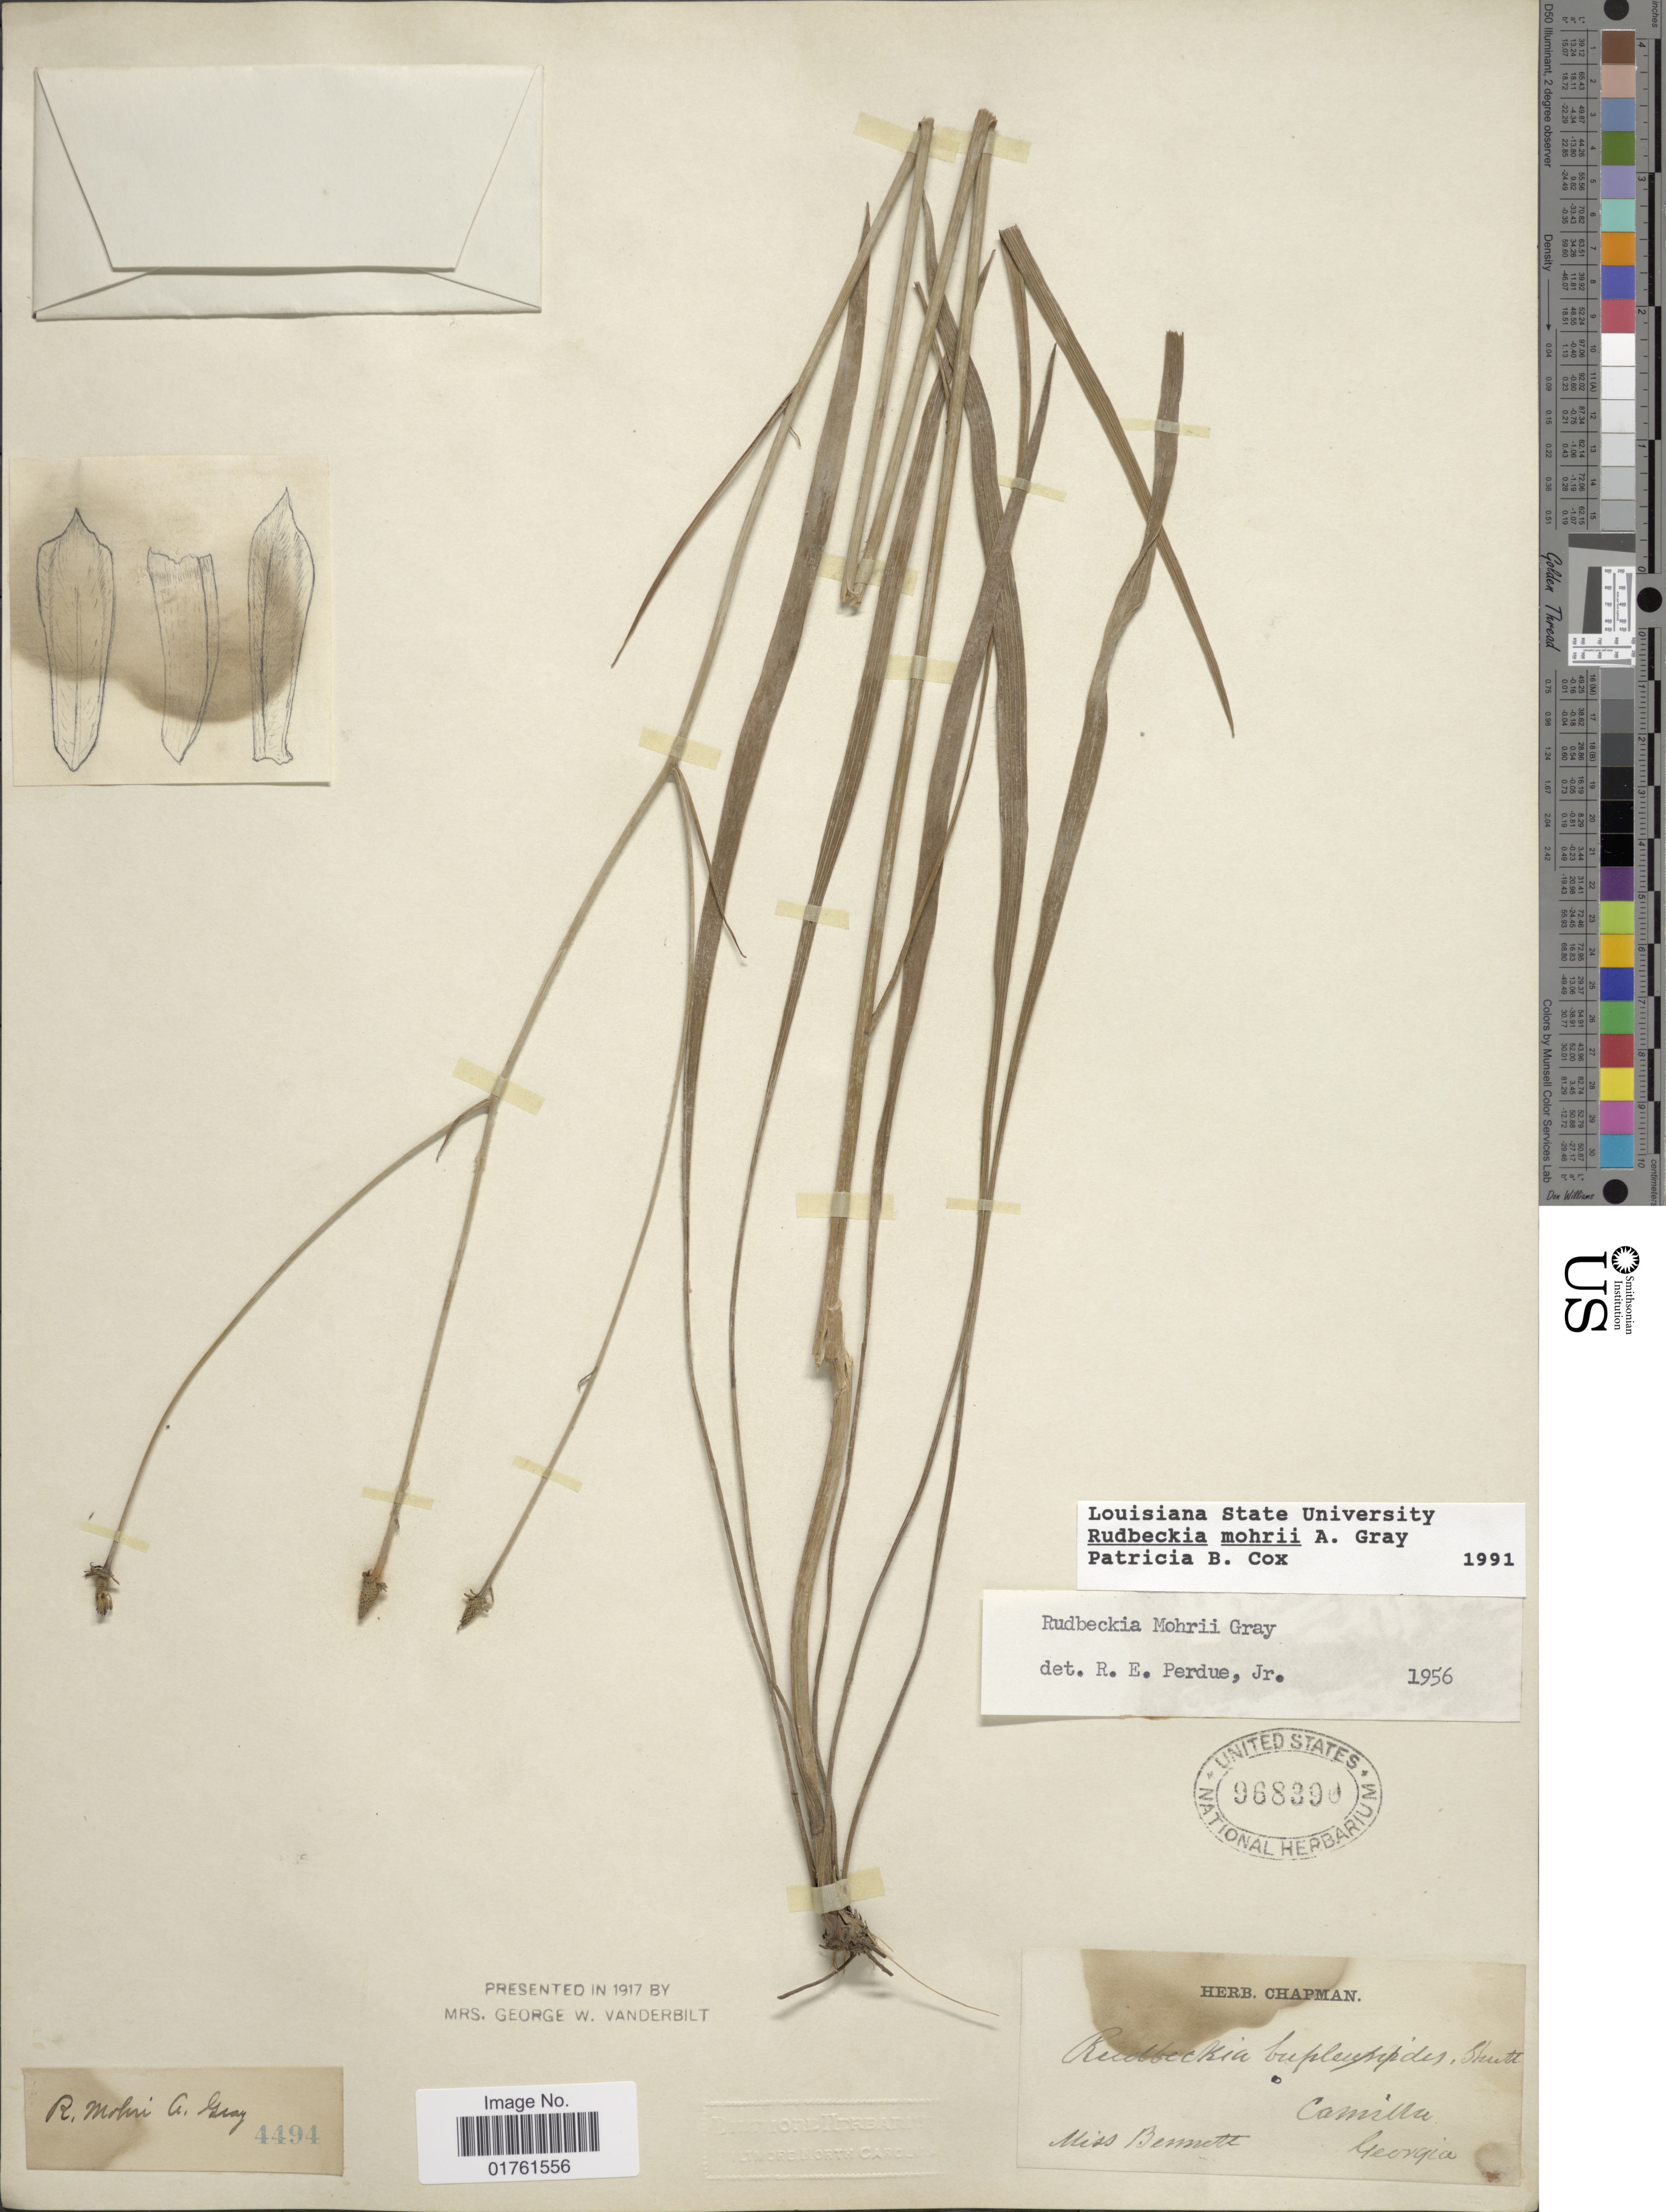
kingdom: Plantae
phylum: Tracheophyta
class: Magnoliopsida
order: Asterales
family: Asteraceae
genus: Rudbeckia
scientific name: Rudbeckia mohri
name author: A. Gray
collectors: -. Bennet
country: United States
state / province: Georgia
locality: Camilla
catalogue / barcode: US 968390